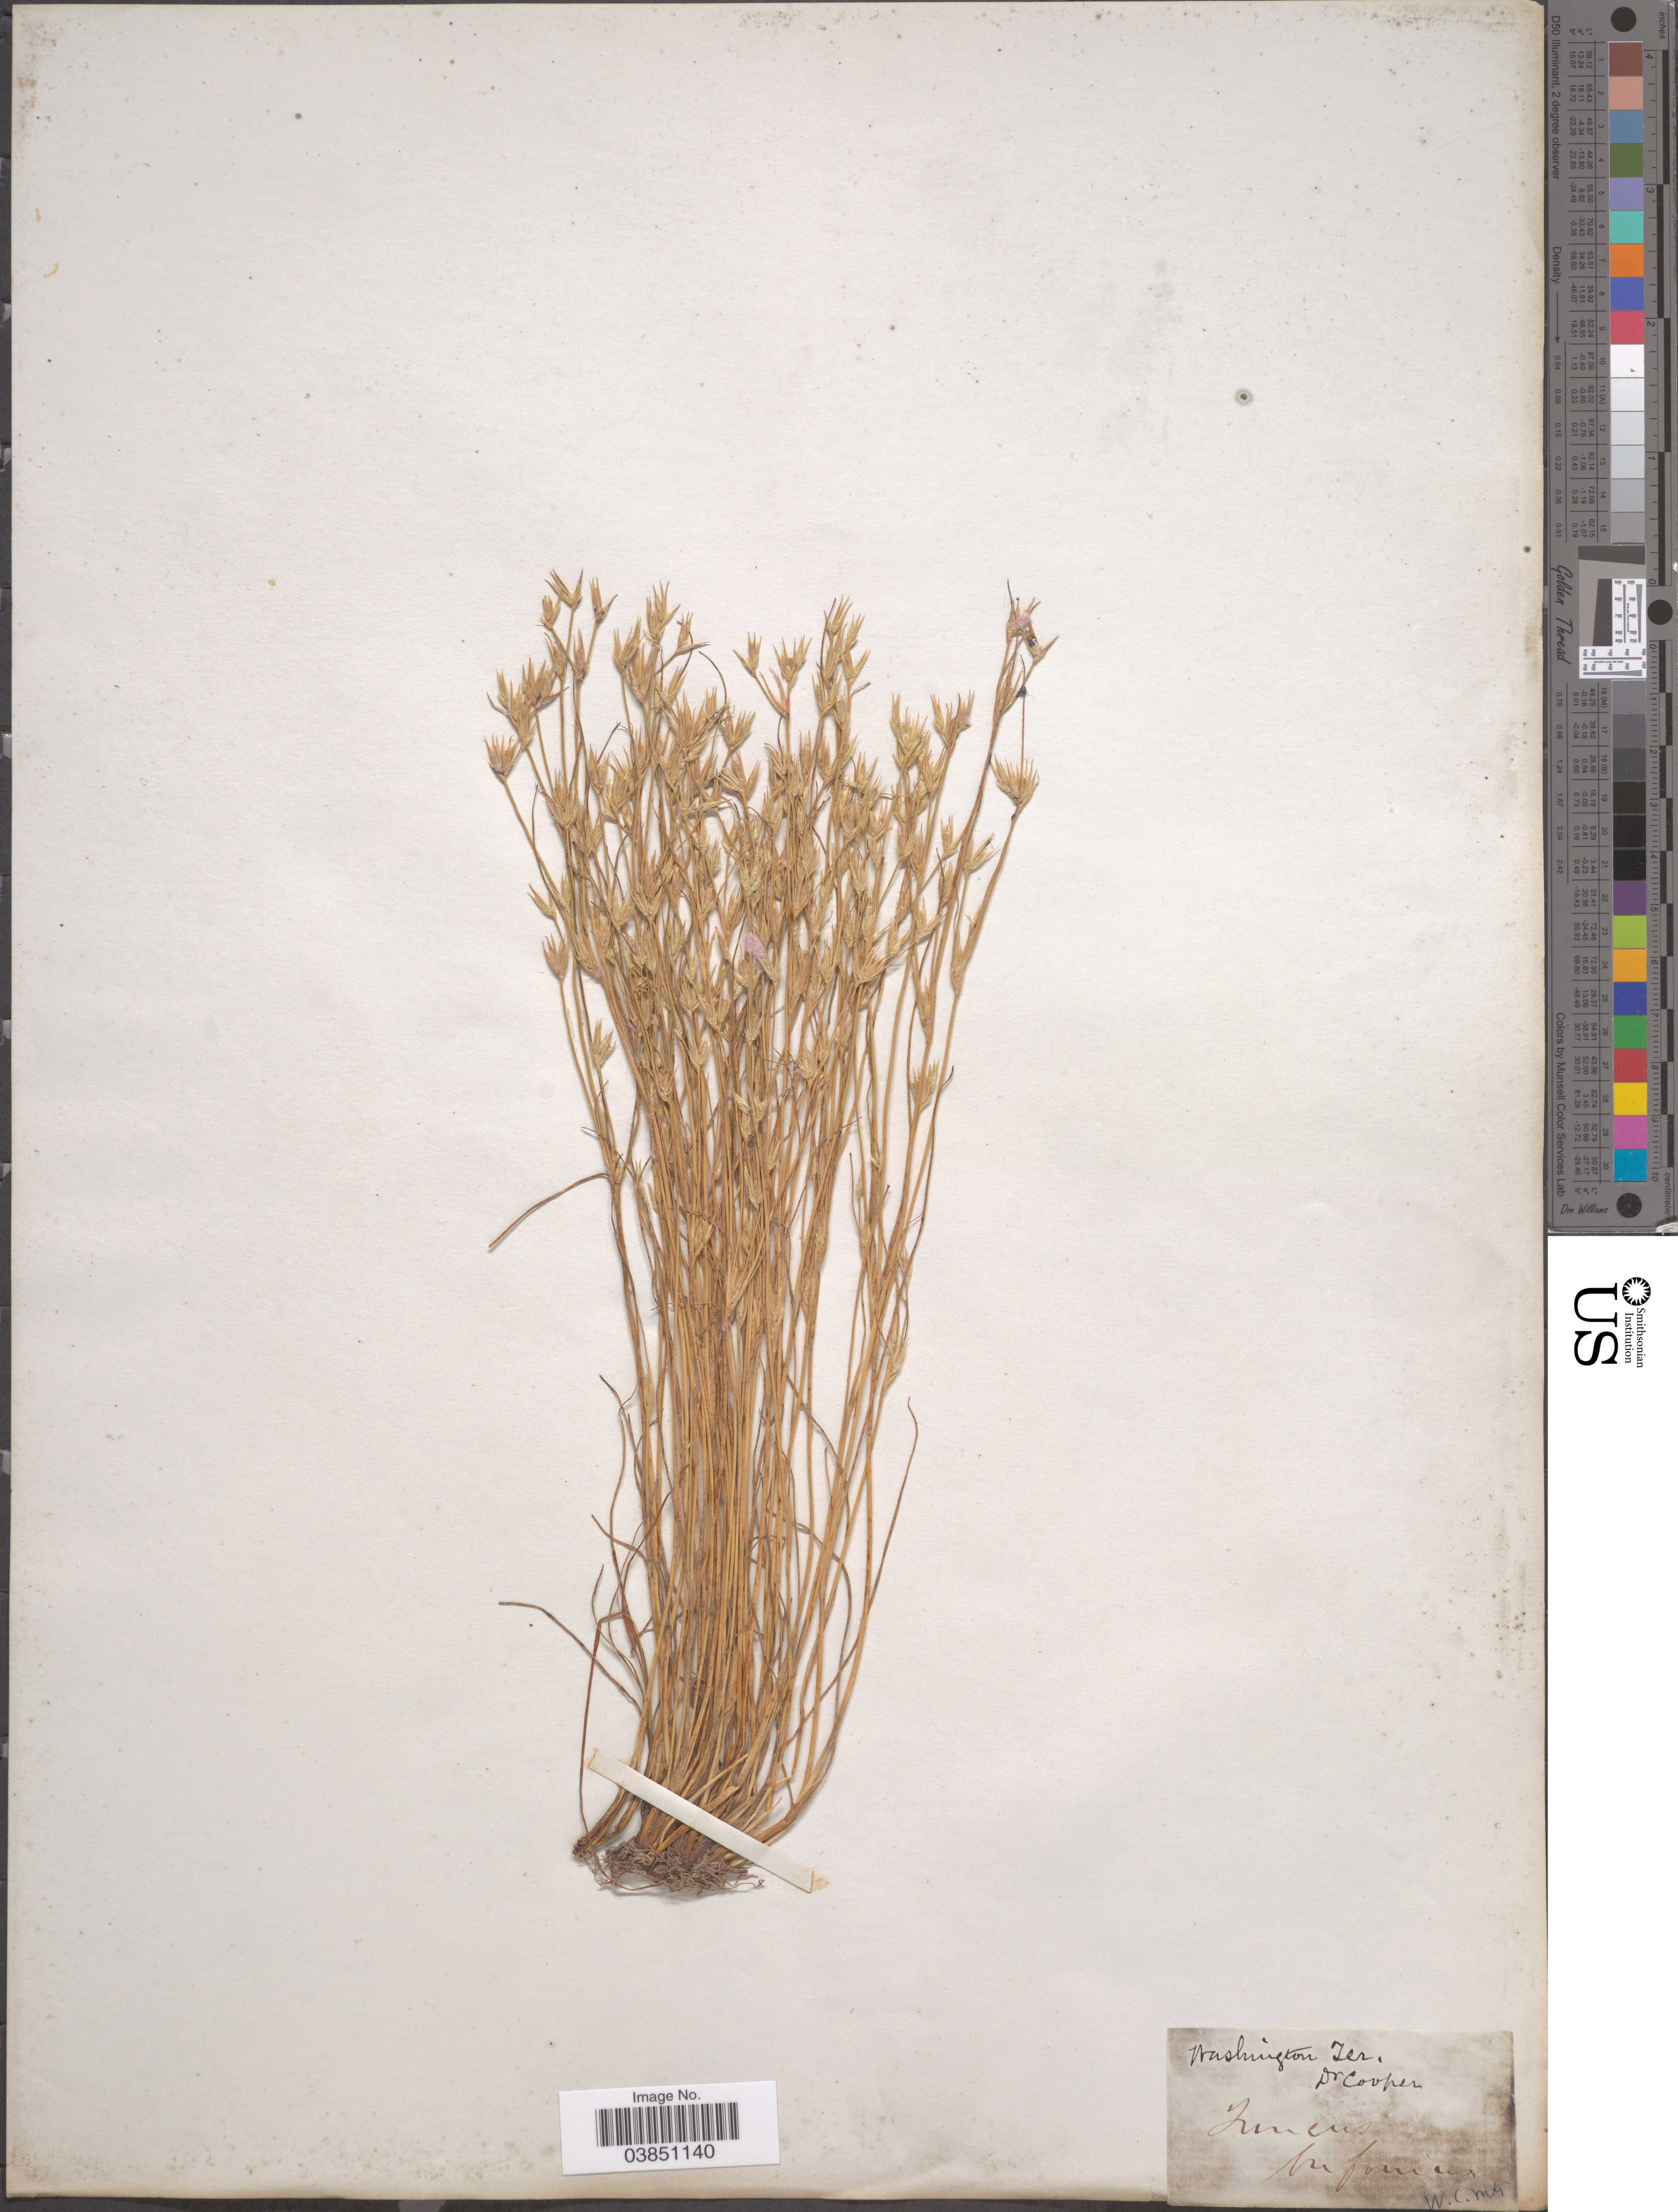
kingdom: Plantae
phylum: Tracheophyta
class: Liliopsida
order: Poales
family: Juncaceae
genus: Juncus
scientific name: Juncus bufonius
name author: L.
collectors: Dr. Cooper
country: United States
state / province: Washington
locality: W. C. Mts.